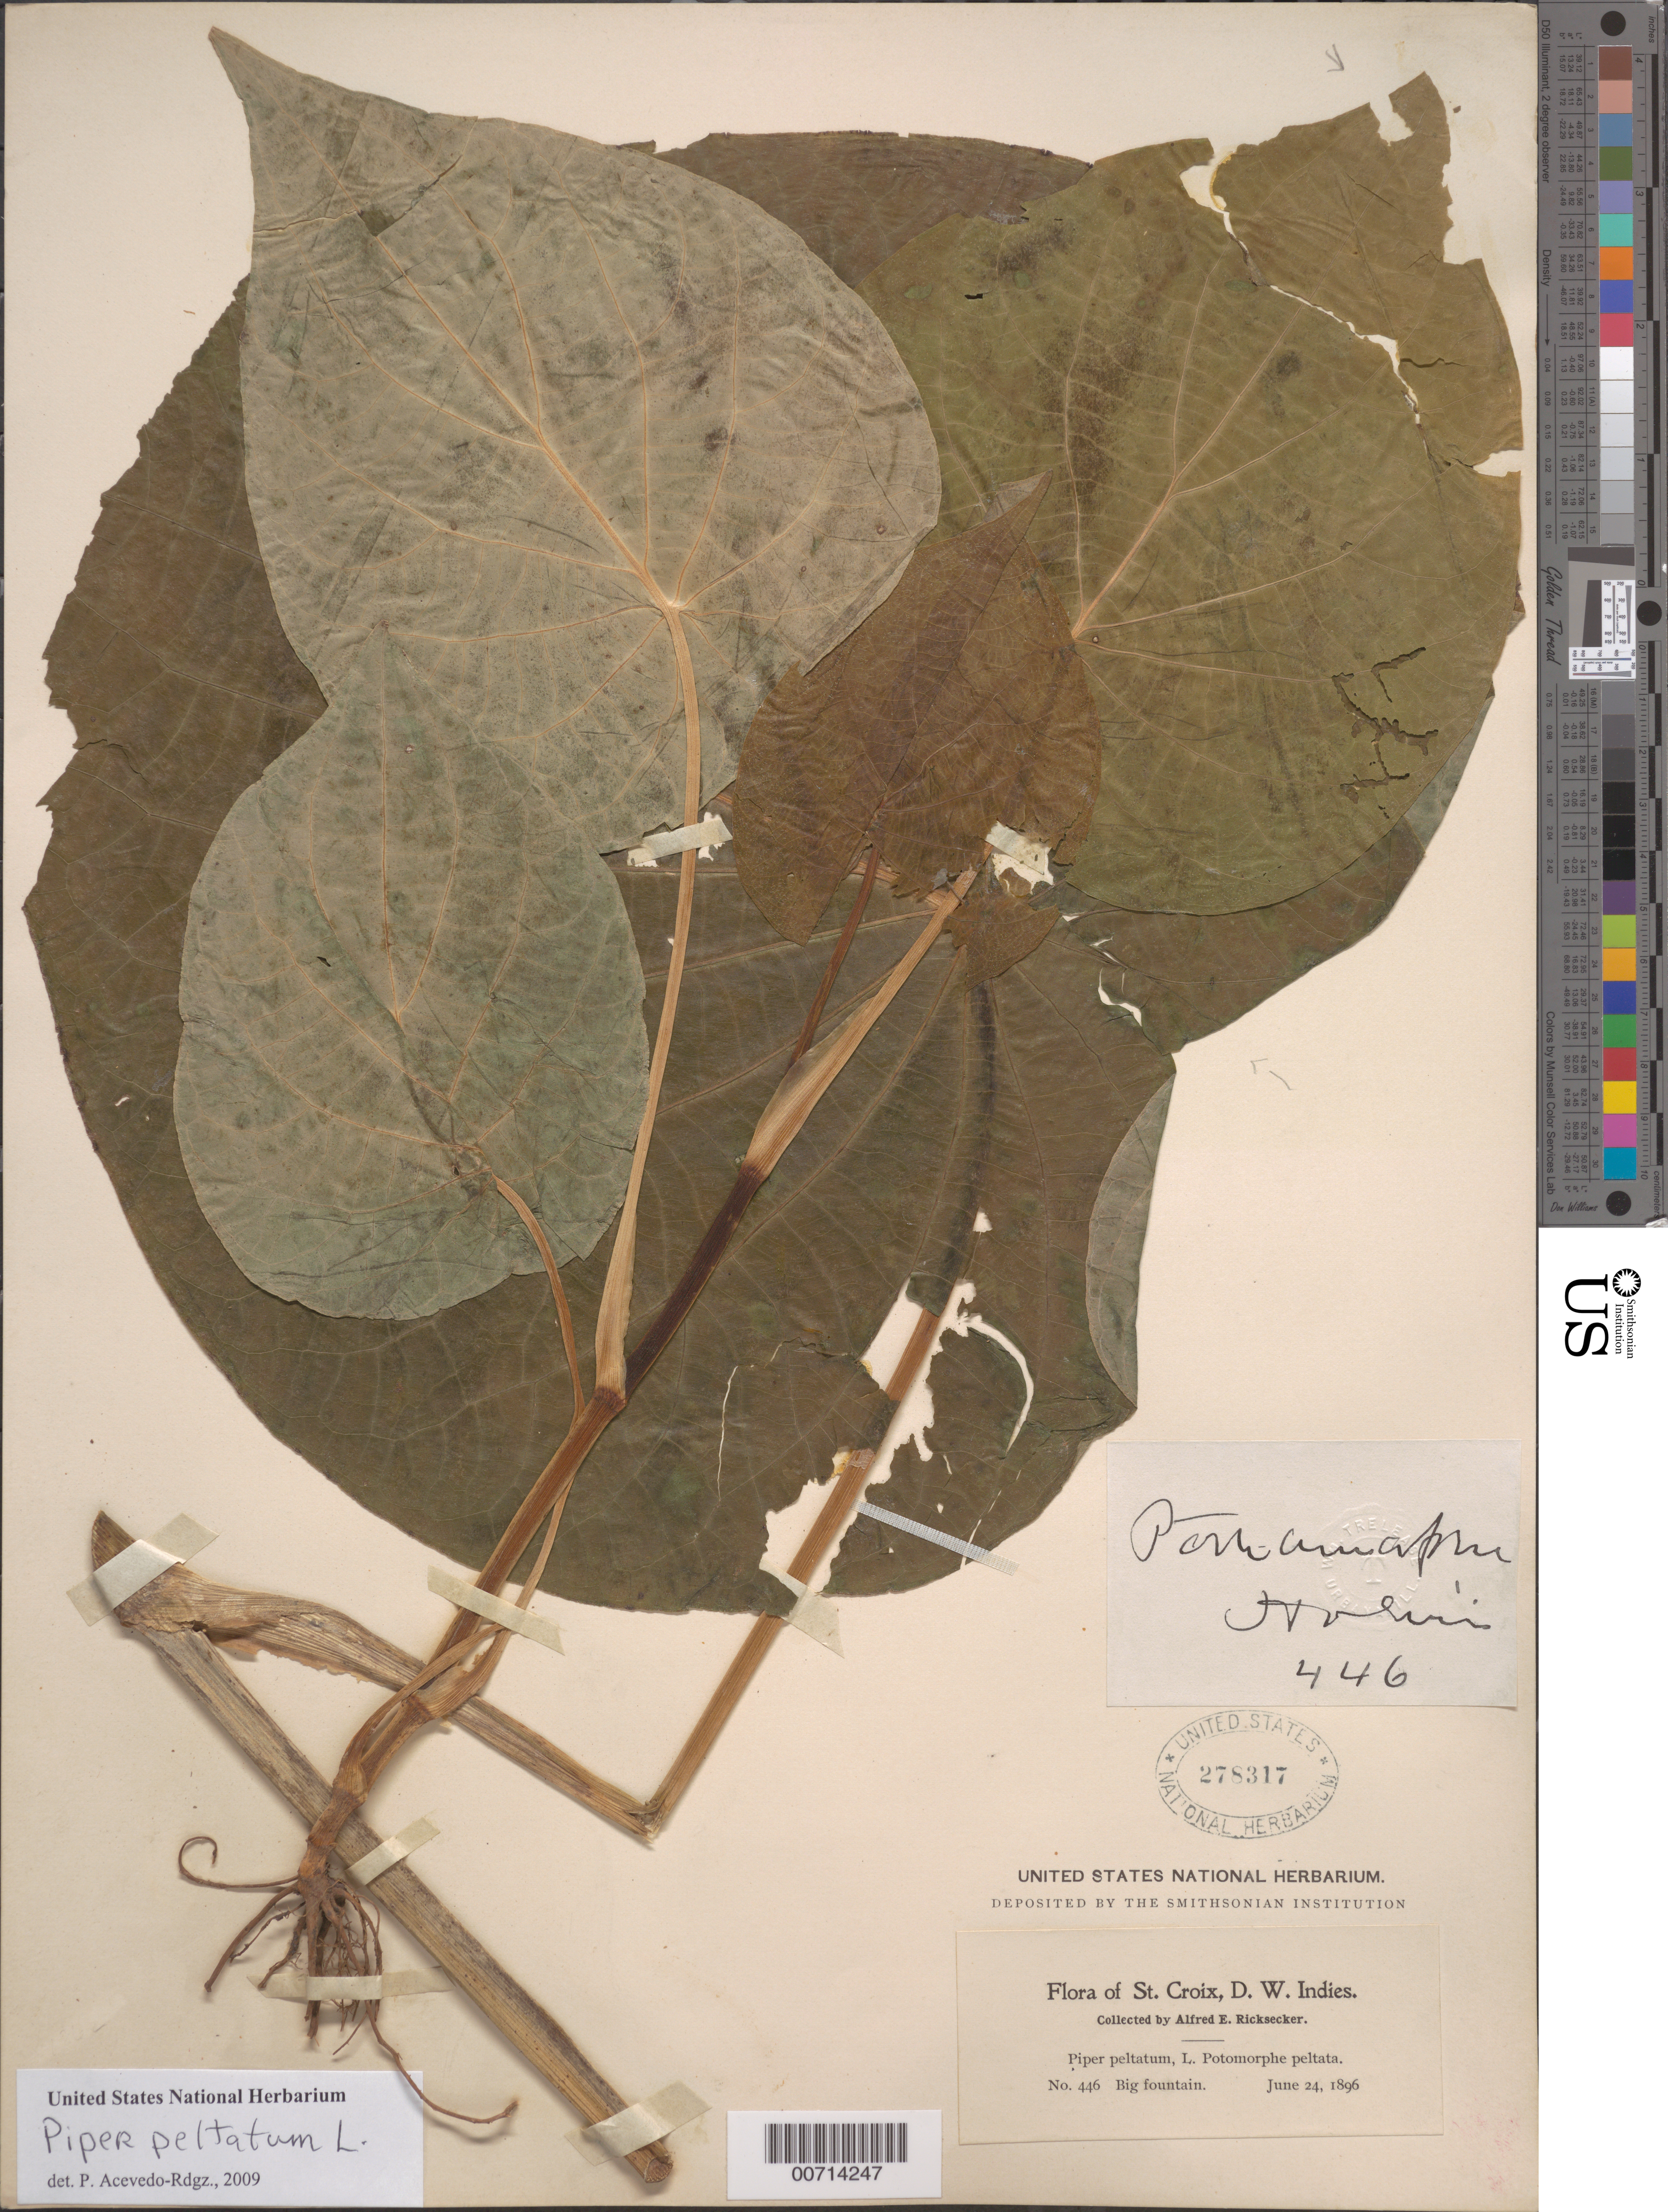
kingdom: Plantae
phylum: Tracheophyta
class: Magnoliopsida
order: Piperales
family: Piperaceae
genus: Piper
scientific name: Piper peltatum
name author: L.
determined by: Acevedo-Rodríguez, P., (BOT), Smithsonian Institution - National Museum of Natural History (UNITED STATES)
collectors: A. E. Ricksecker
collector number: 446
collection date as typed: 24 Jun 1896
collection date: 1896-06-24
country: U.S. Virgin Islands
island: St. Croix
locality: Big fountain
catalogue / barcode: US 278317